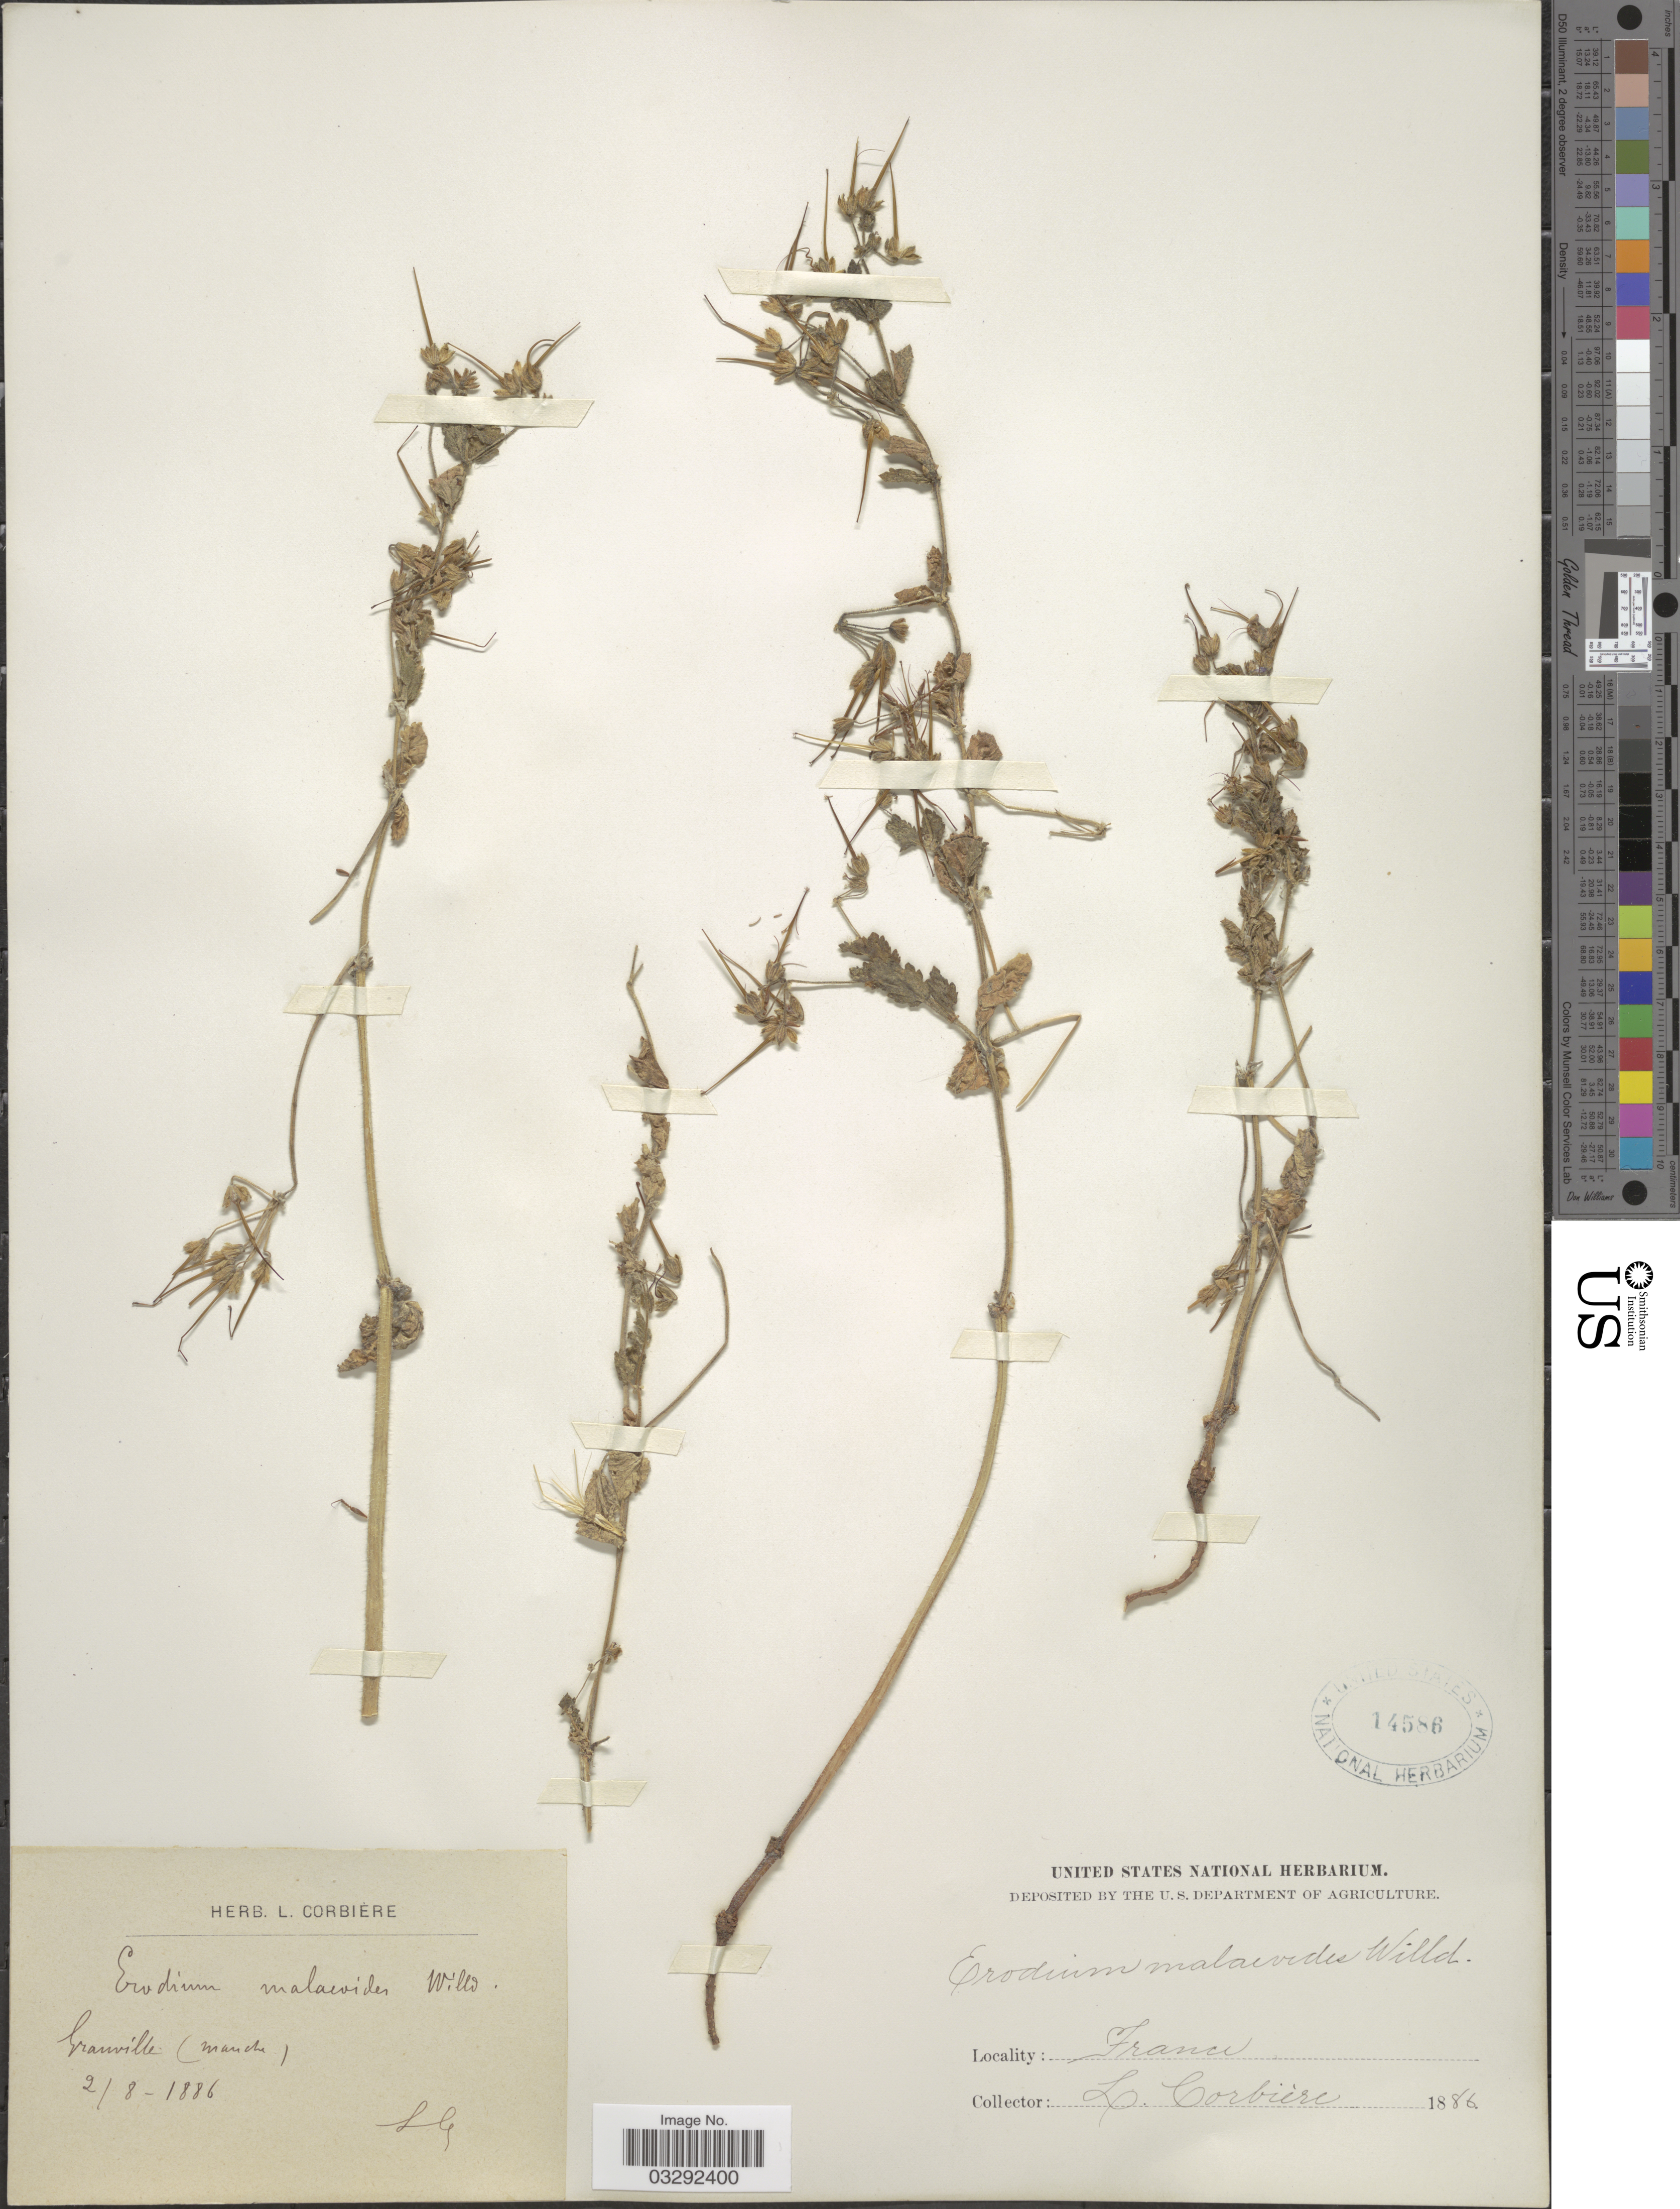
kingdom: Plantae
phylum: Tracheophyta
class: Magnoliopsida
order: Geraniales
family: Geraniaceae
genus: Erodium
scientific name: Erodium malacoides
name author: (L.) L'Hér.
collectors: L. Corbière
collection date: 1886-08-02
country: France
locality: Granville (Manche).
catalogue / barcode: US 14586